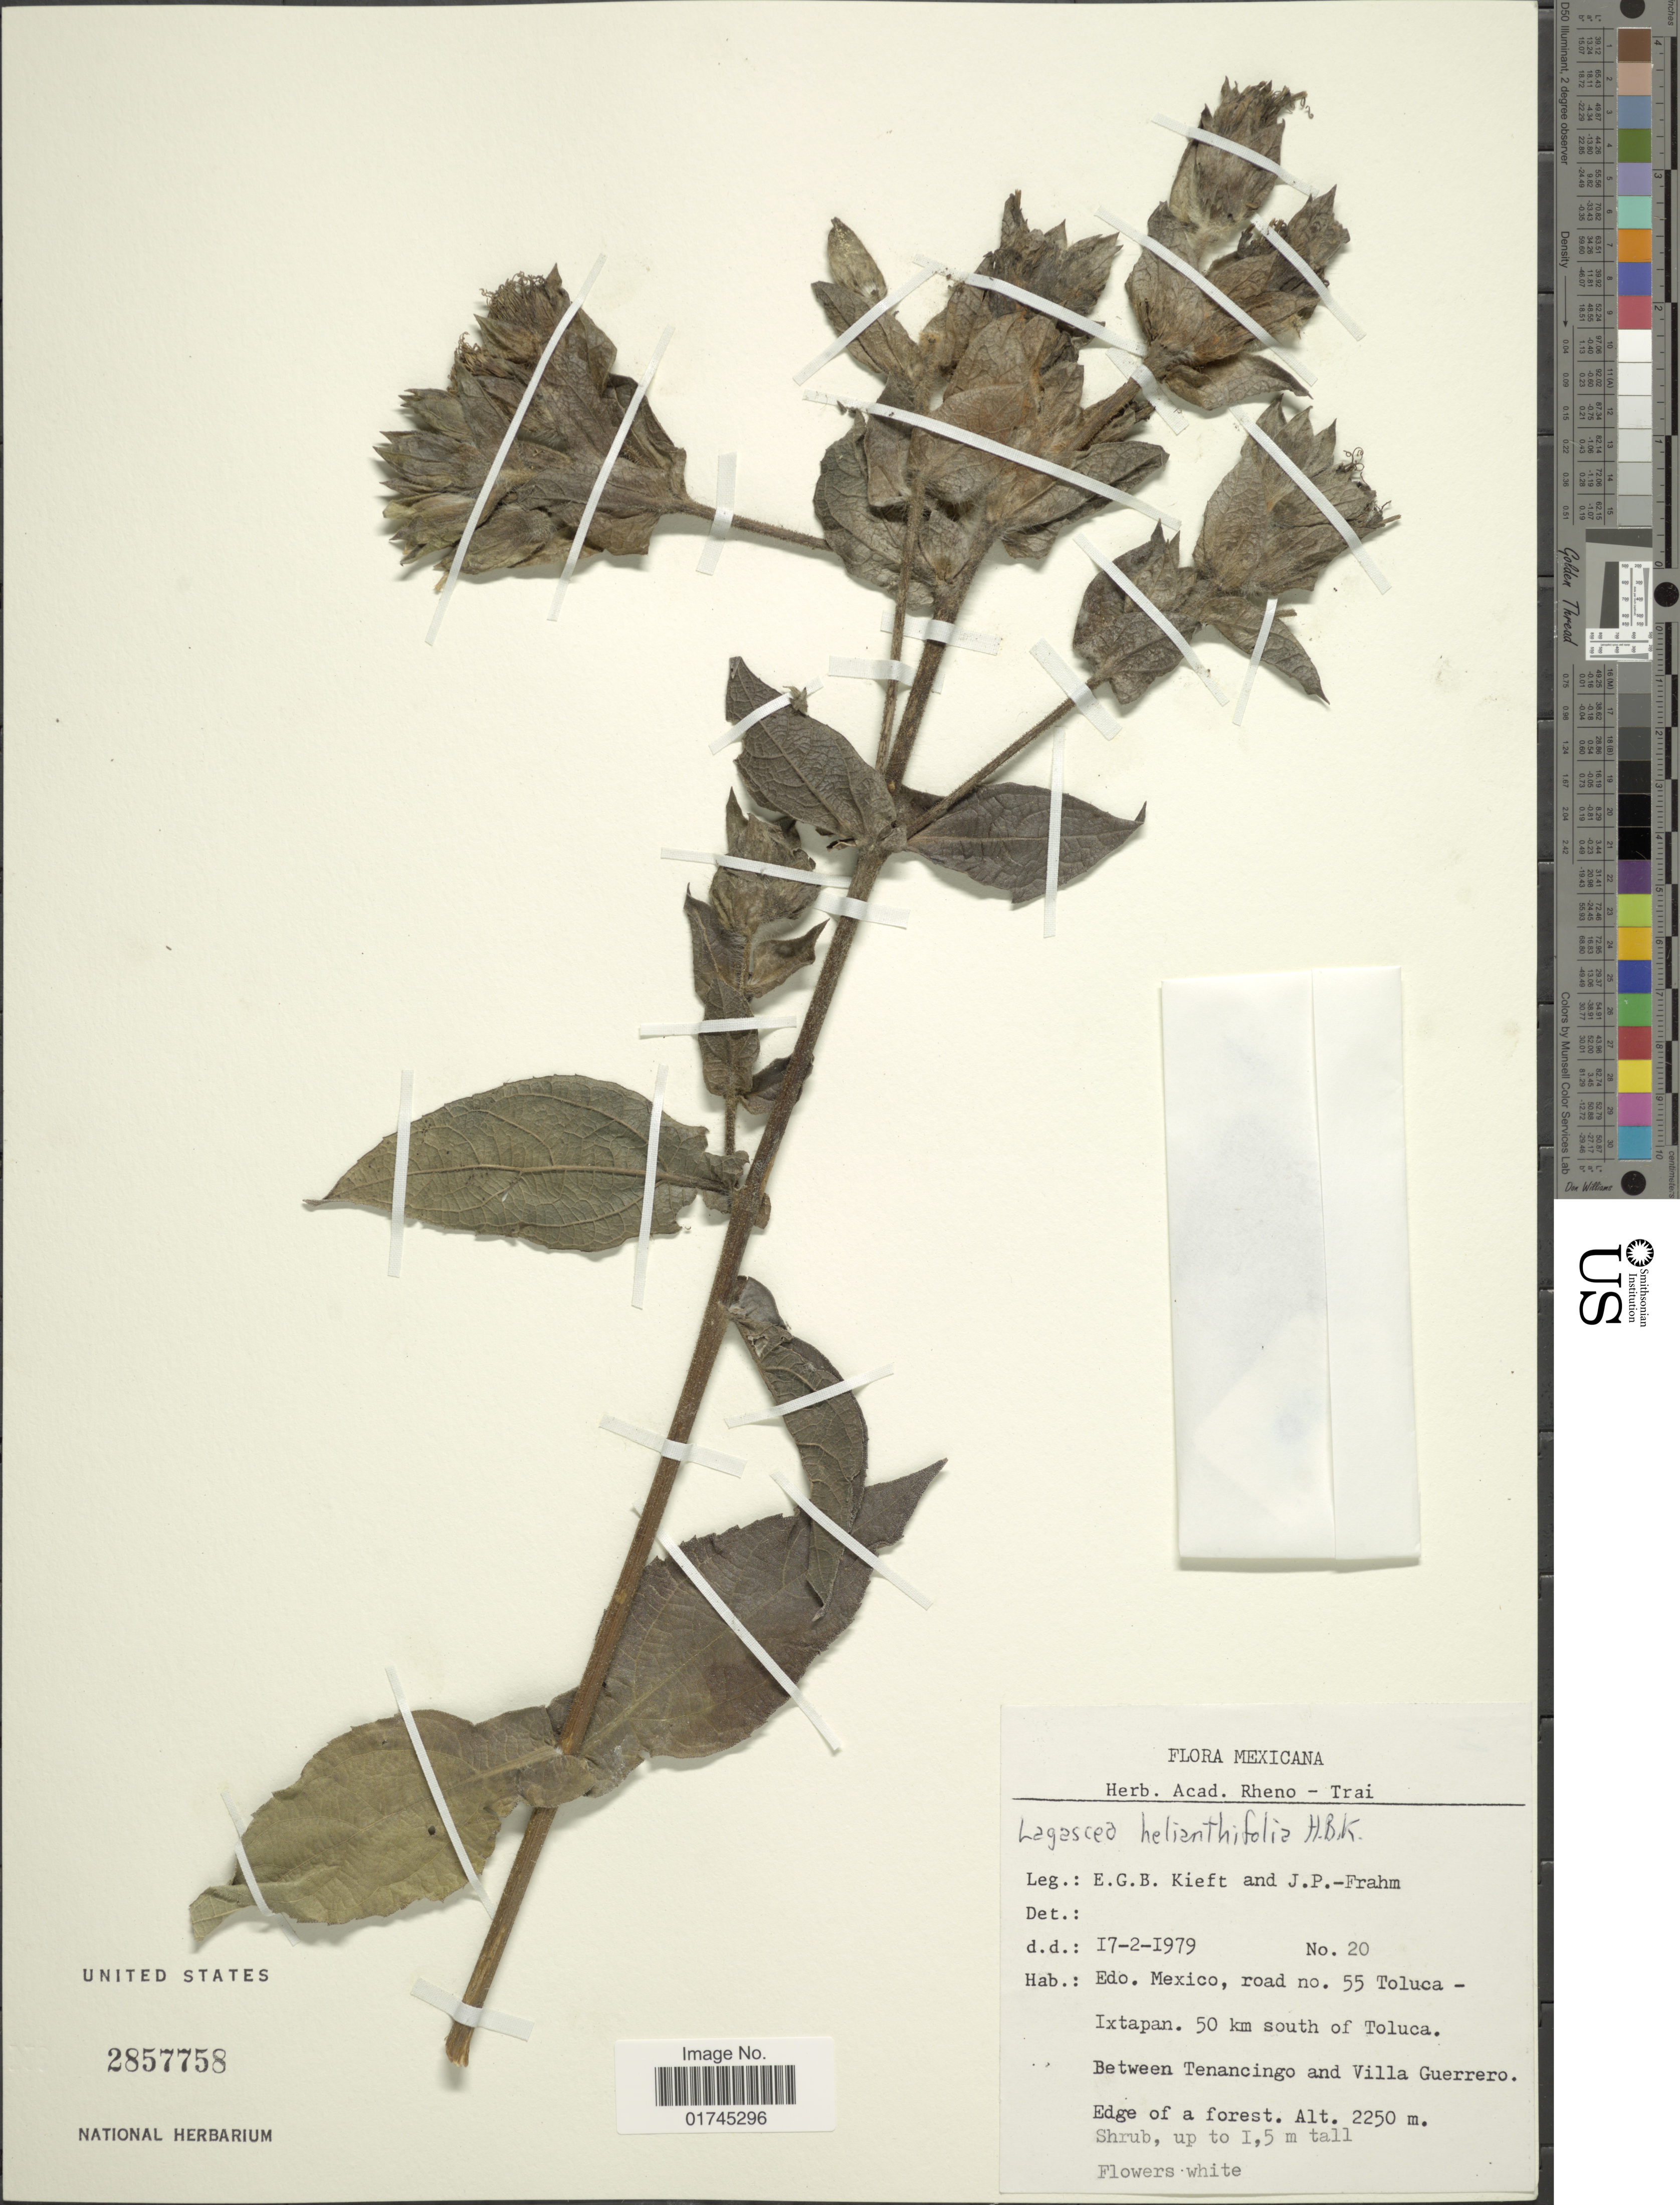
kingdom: Plantae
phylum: Tracheophyta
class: Magnoliopsida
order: Asterales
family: Asteraceae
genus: Lagascea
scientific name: Lagascea helianthifolia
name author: Kunth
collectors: E. Kieft & J.-P. Frahm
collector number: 20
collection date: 1979-02-17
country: Mexico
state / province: México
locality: Road no. 55 Toluca-Ixtapan, 50 km south of Toluca, between Tenancingo and Villa Guerrero, edge of forest.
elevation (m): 2250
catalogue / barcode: US 2857758